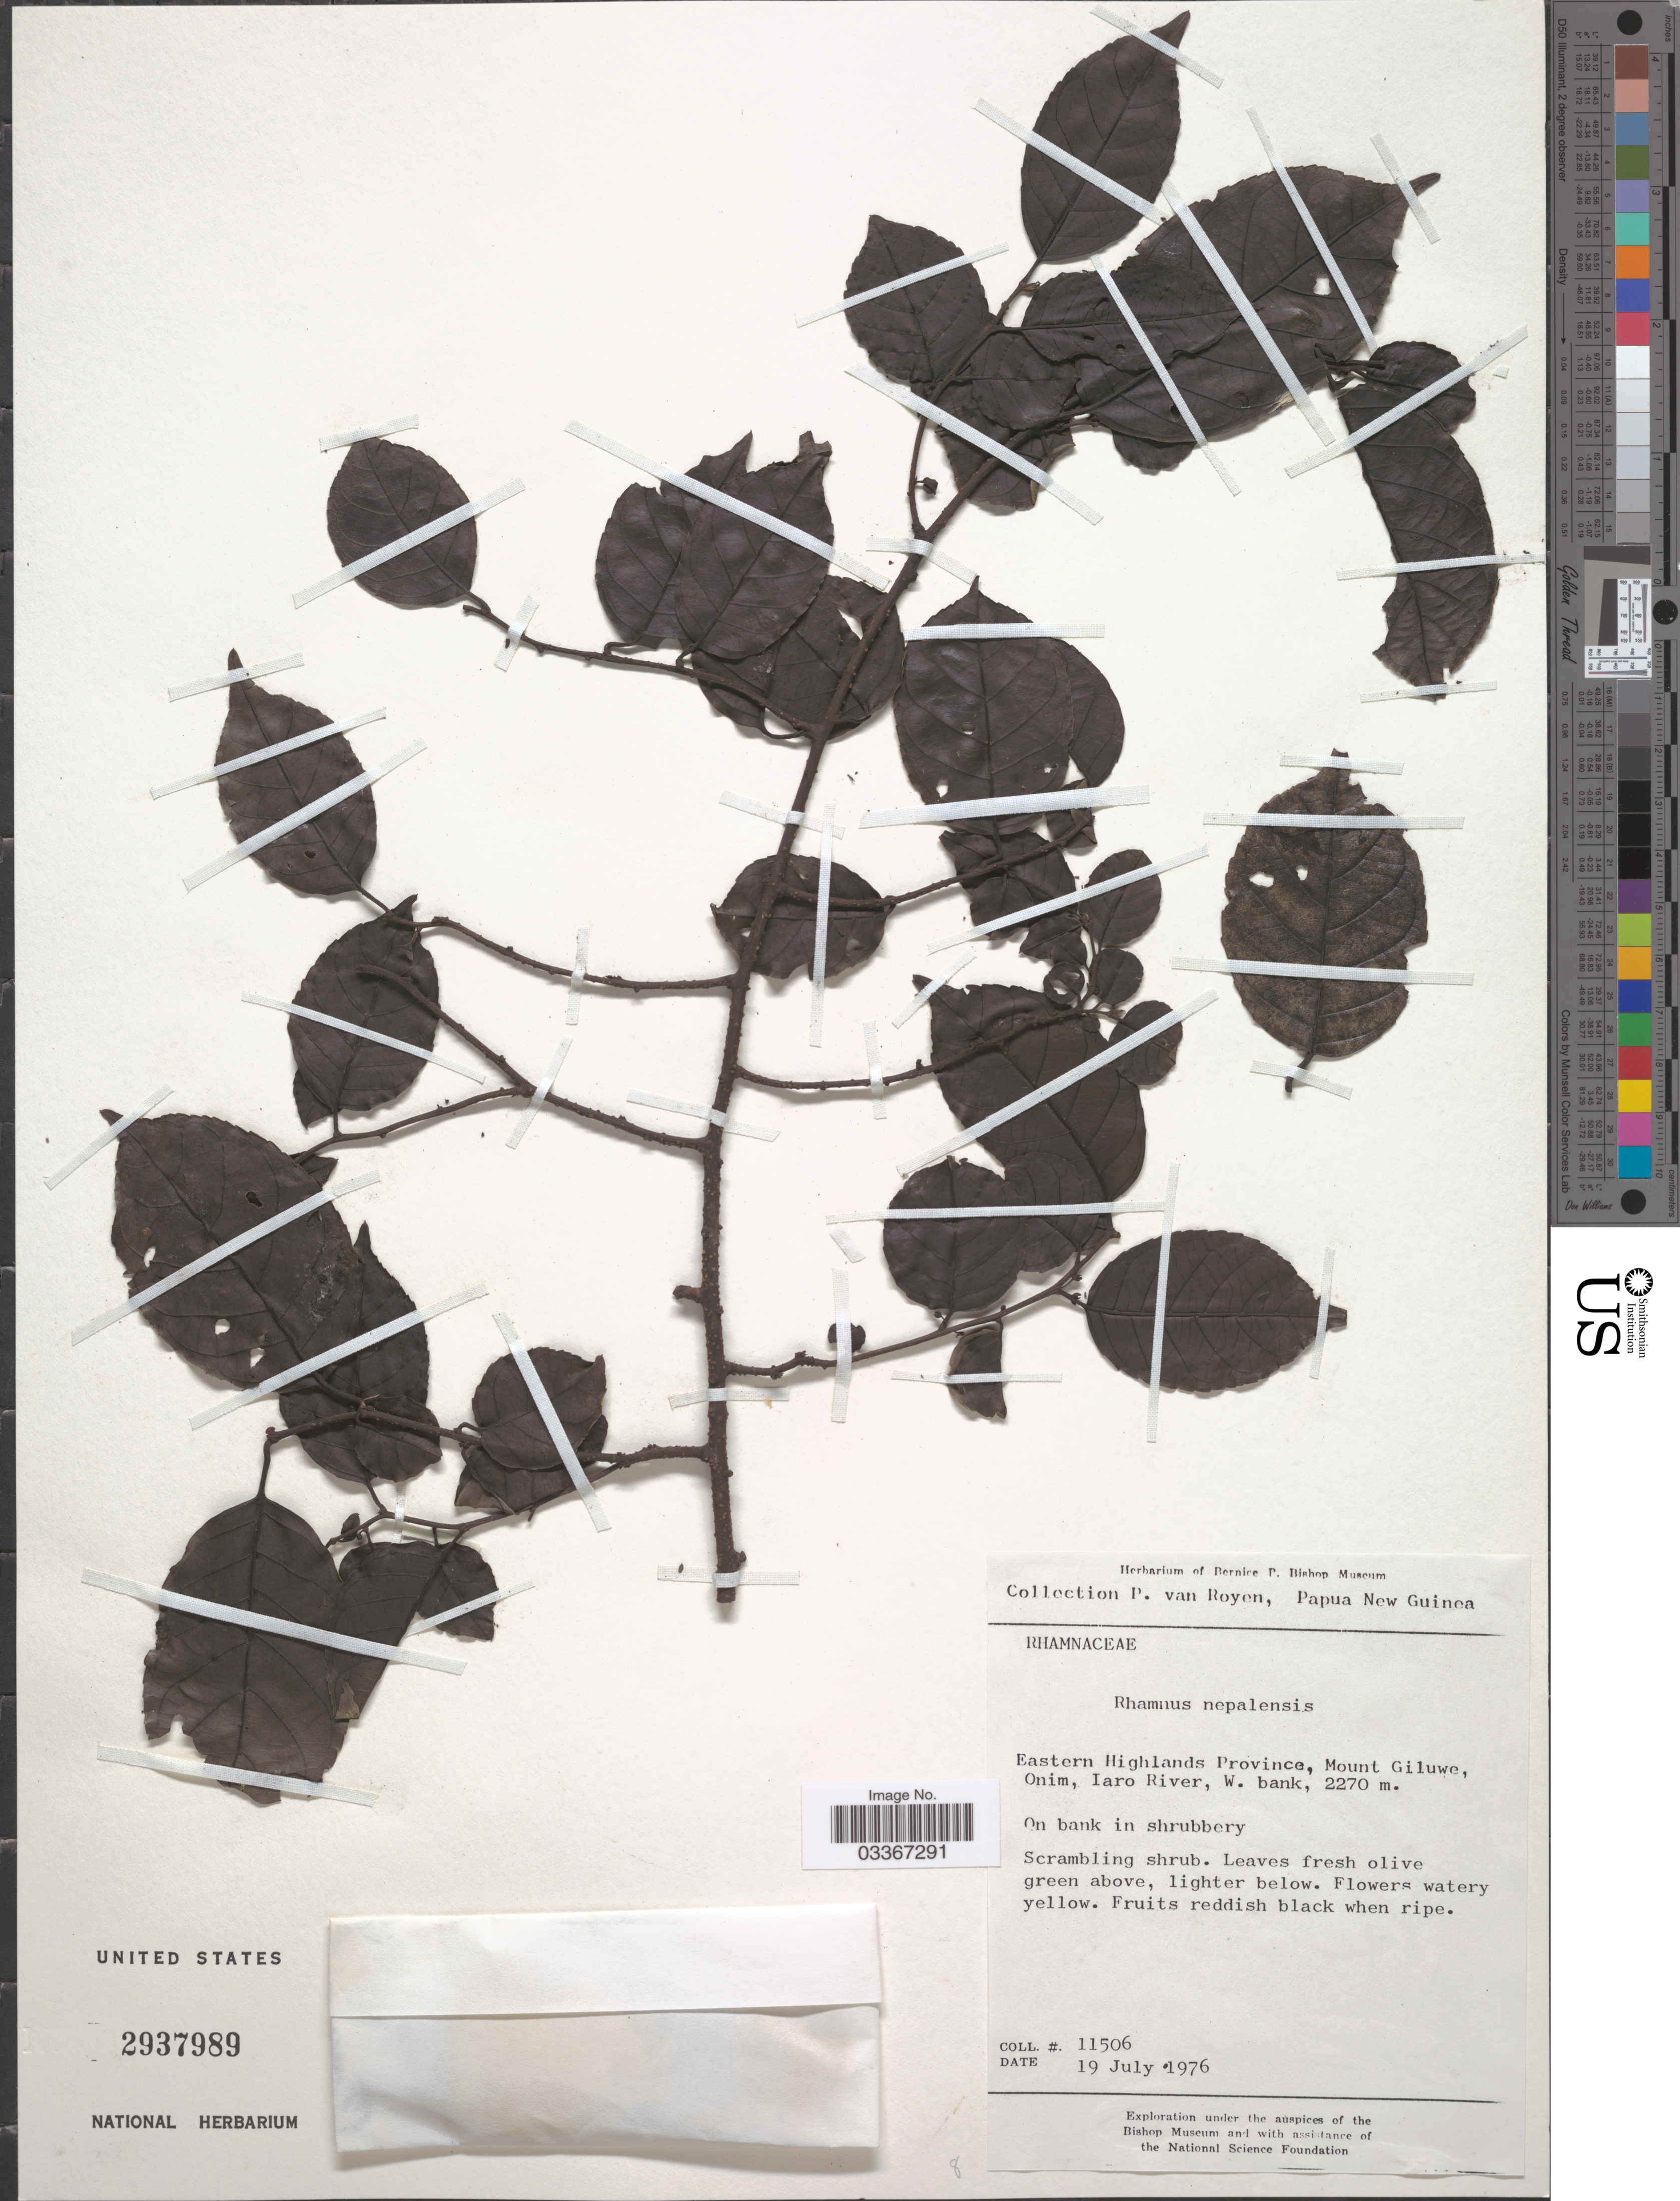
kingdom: Plantae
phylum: Tracheophyta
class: Magnoliopsida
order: Rosales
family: Rhamnaceae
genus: Rhamnus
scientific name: Rhamnus nepalensis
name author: (Wall.) M.A. Lawson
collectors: P. van Royen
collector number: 11506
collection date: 1976-07-19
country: Papua New Guinea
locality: Eastern Highlands Province, Mount Giluwe, Onim, Iaro River, W. bank.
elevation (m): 2270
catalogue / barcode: US 2937989